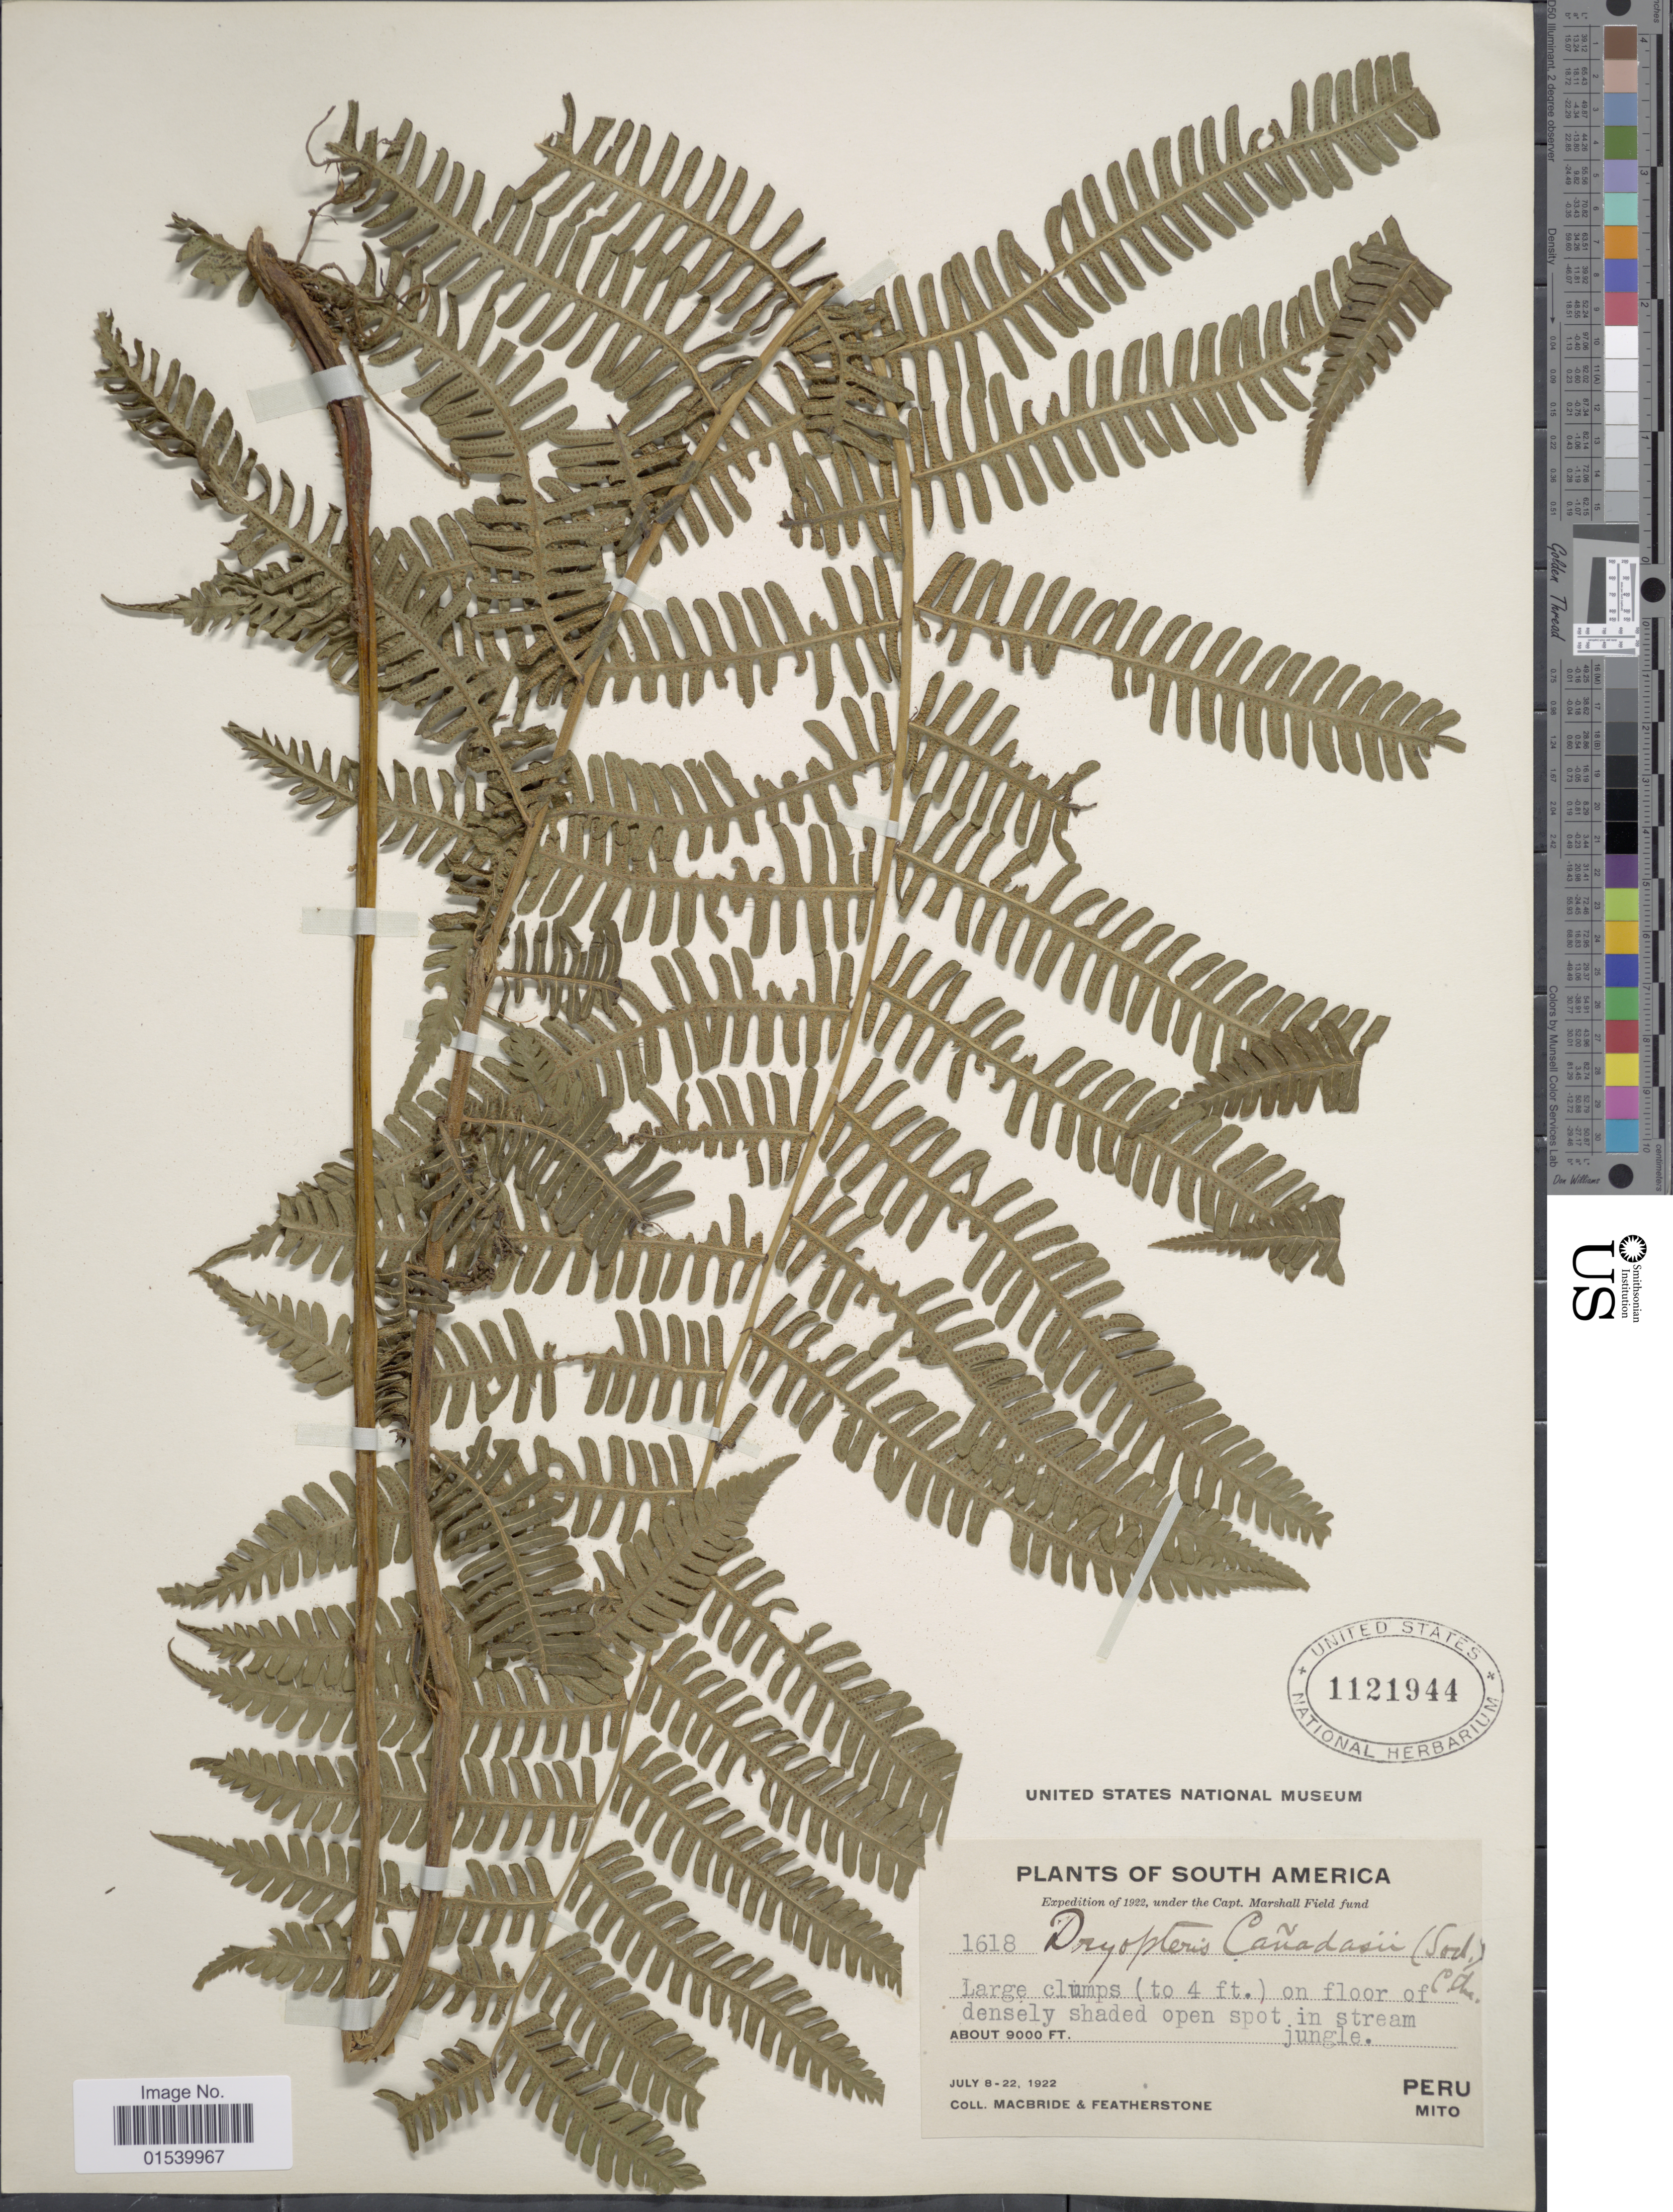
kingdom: Plantae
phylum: Tracheophyta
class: Polypodiopsida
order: Polypodiales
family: Thelypteridaceae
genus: Amauropelta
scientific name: Amauropelta canadasii (Sodiro) comb. nov., ined. 2015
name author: (Sodiro)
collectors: Macbride, -- & -. Featherstone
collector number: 1618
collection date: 1922-07-08/1922-07-22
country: Peru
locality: Mito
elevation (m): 2743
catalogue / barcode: US 1121944